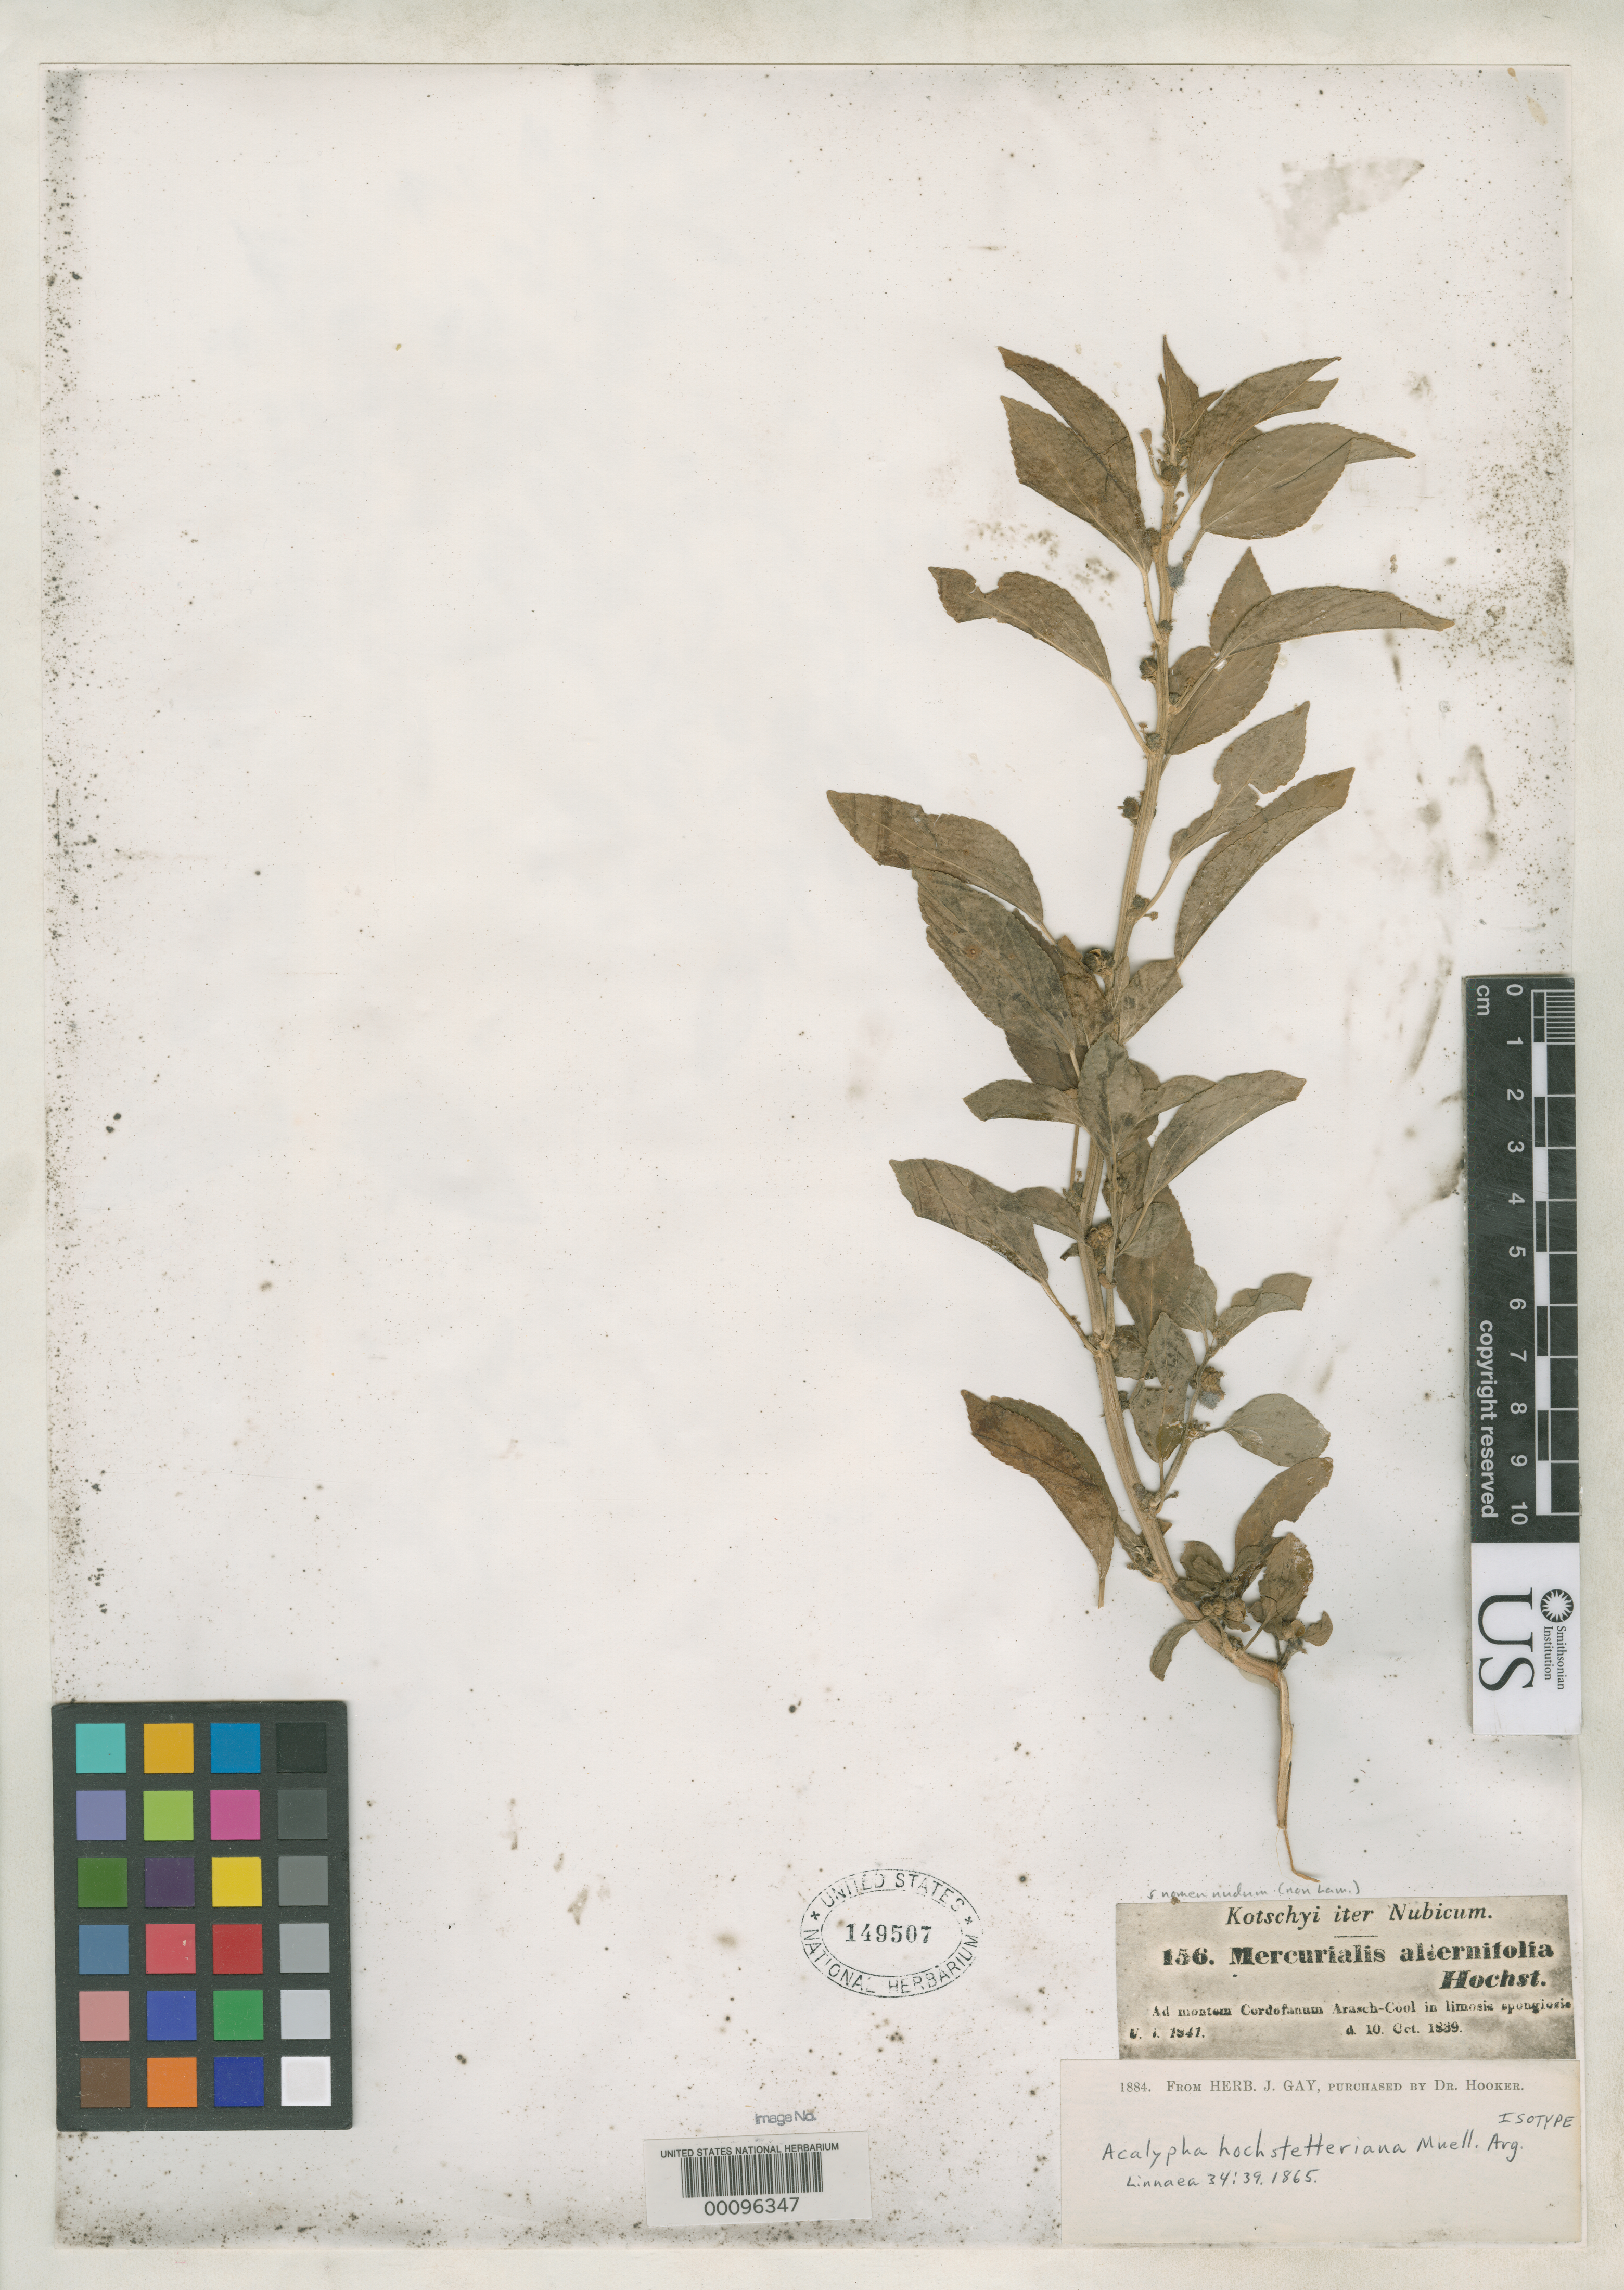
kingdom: Plantae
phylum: Tracheophyta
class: Magnoliopsida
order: Malpighiales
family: Euphorbiaceae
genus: Acalypha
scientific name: Acalypha hochstetteriana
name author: Müll. Arg.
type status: Isotype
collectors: K. G. Kotschy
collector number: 156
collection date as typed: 1841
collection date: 1841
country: Sudan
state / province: Ġharb Kurdufān / Janūb Kurdufān / Shamāl Kurdufān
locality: Cordofanum.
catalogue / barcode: US 149507